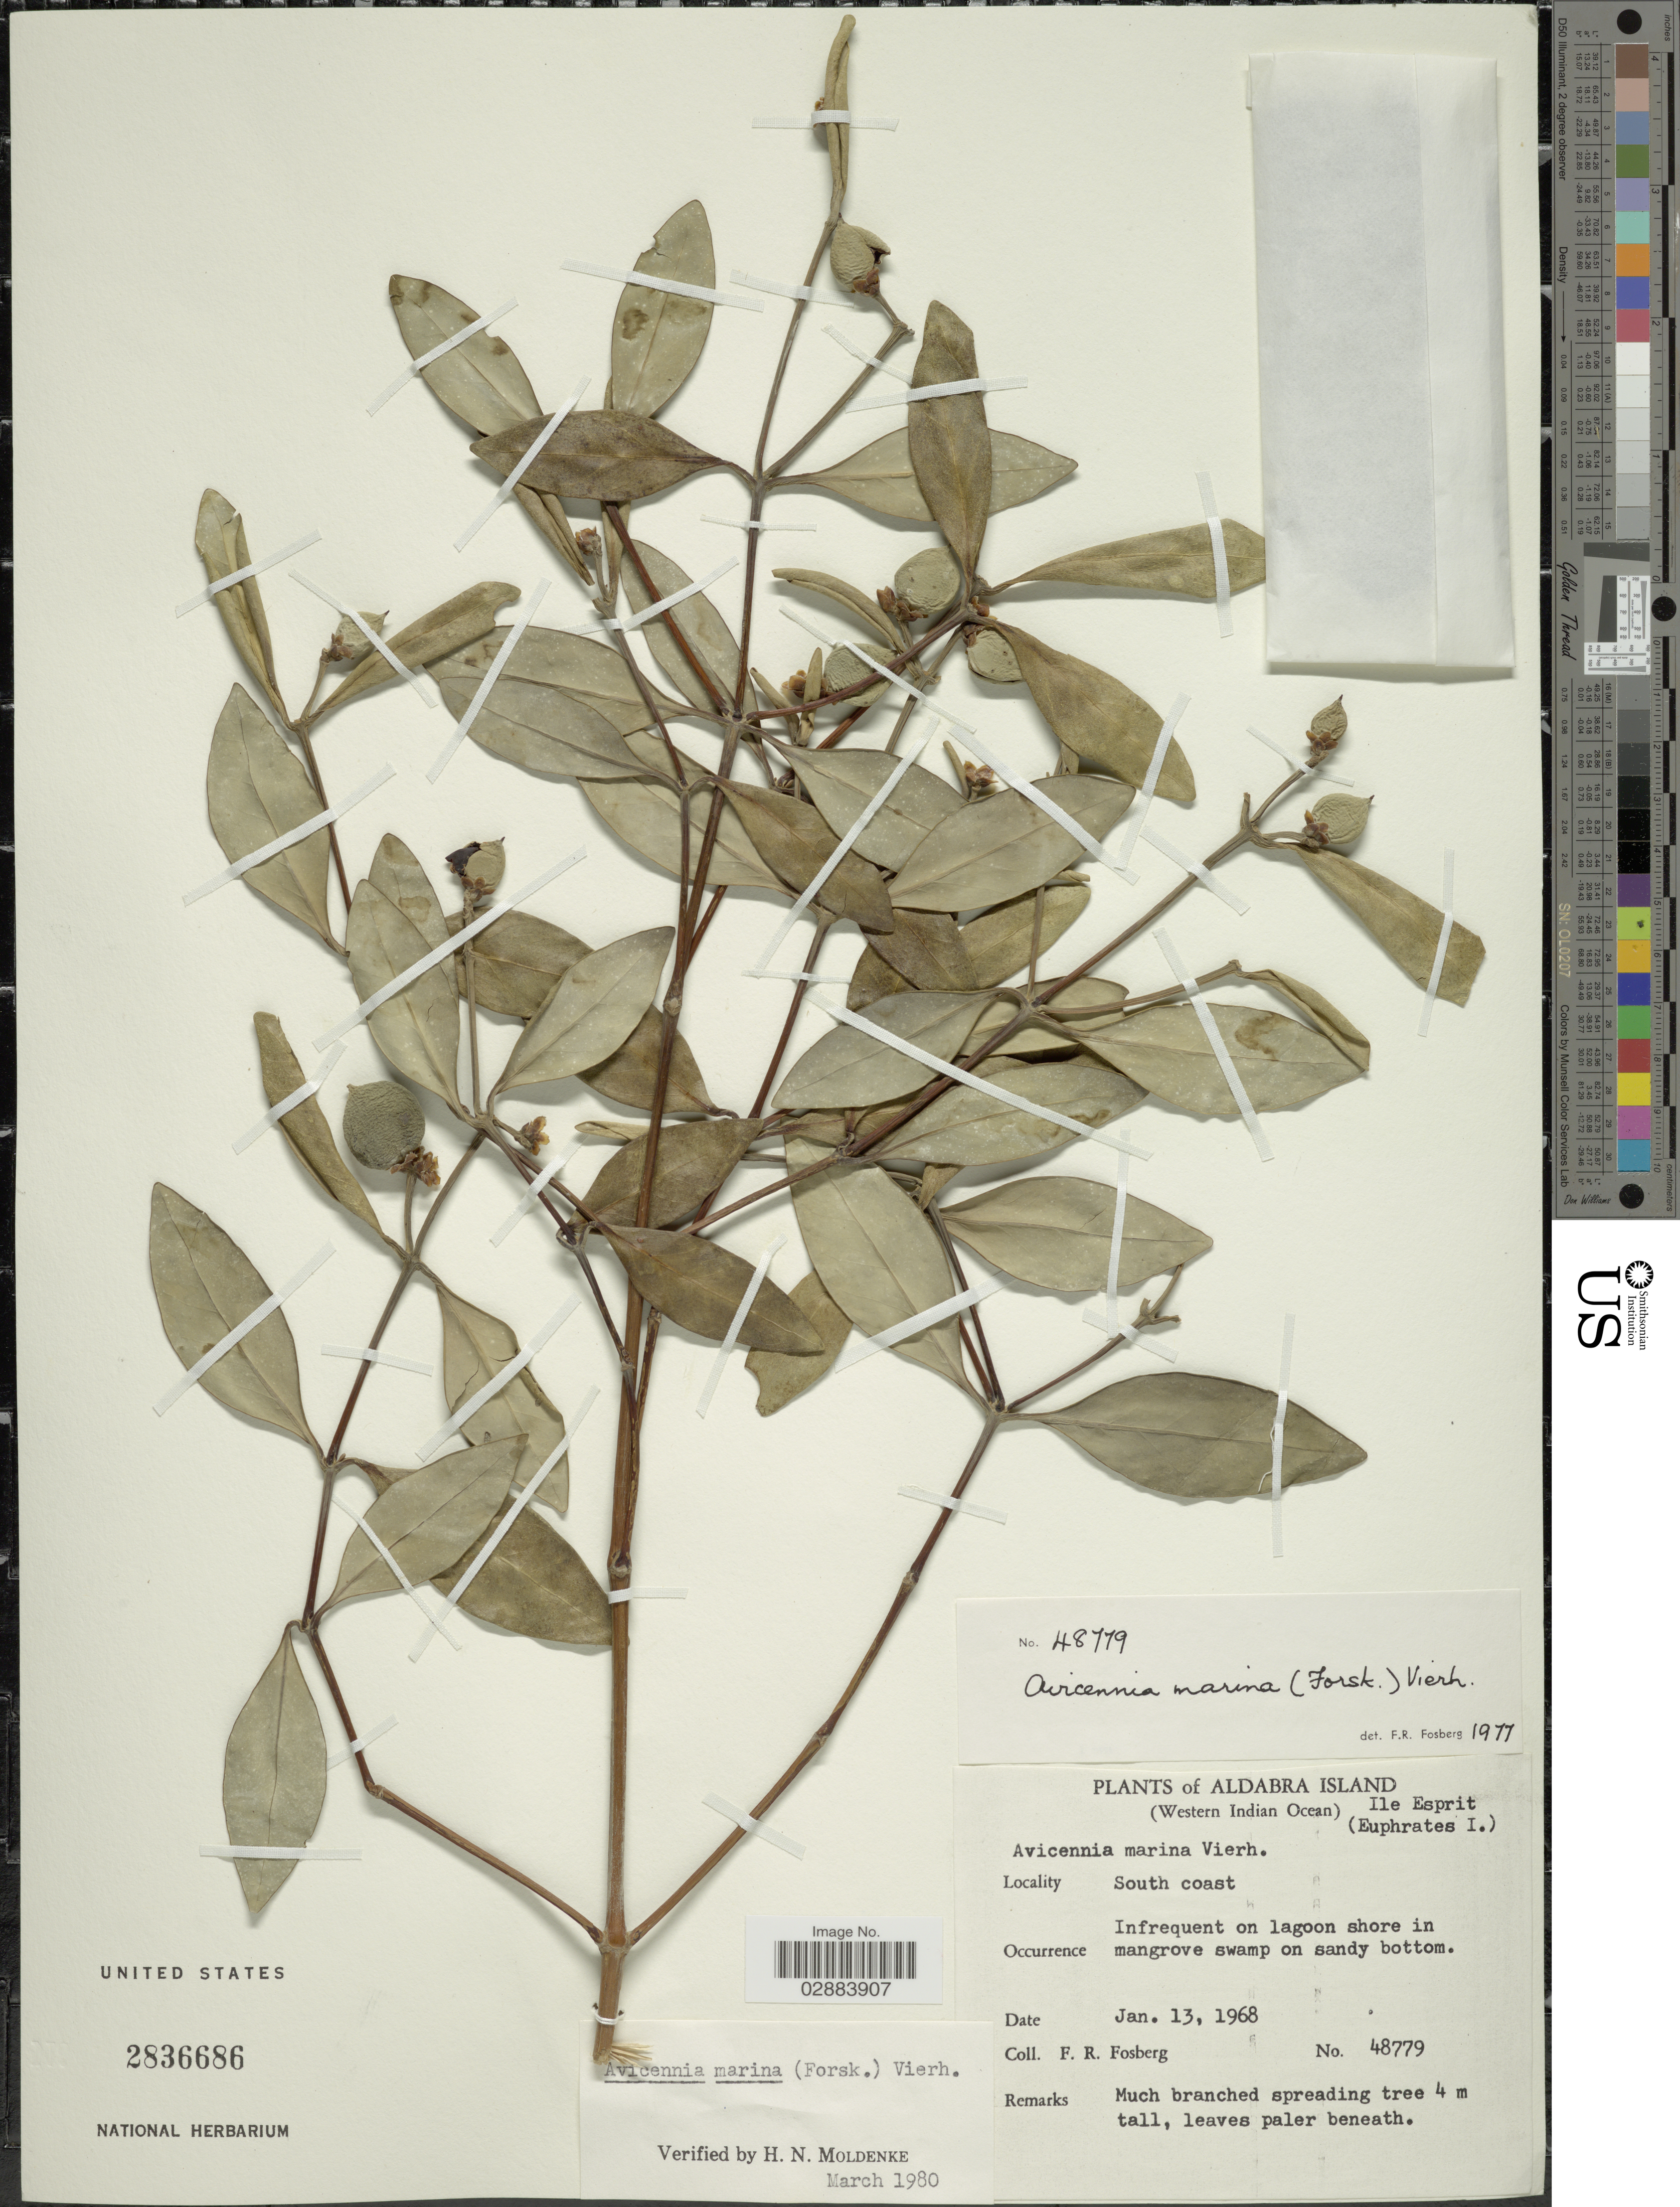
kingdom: Plantae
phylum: Tracheophyta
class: Magnoliopsida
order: Lamiales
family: Acanthaceae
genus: Avicennia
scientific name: Avicennia marina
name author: (Forssk.) Vierh.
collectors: F. R. Fosberg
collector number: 48779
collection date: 1968-01-13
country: Seychelles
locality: Aldabra Island. (Western Indian Ocean). Ile Esprit (Euphrates I.). South coast.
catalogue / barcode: US 2836686